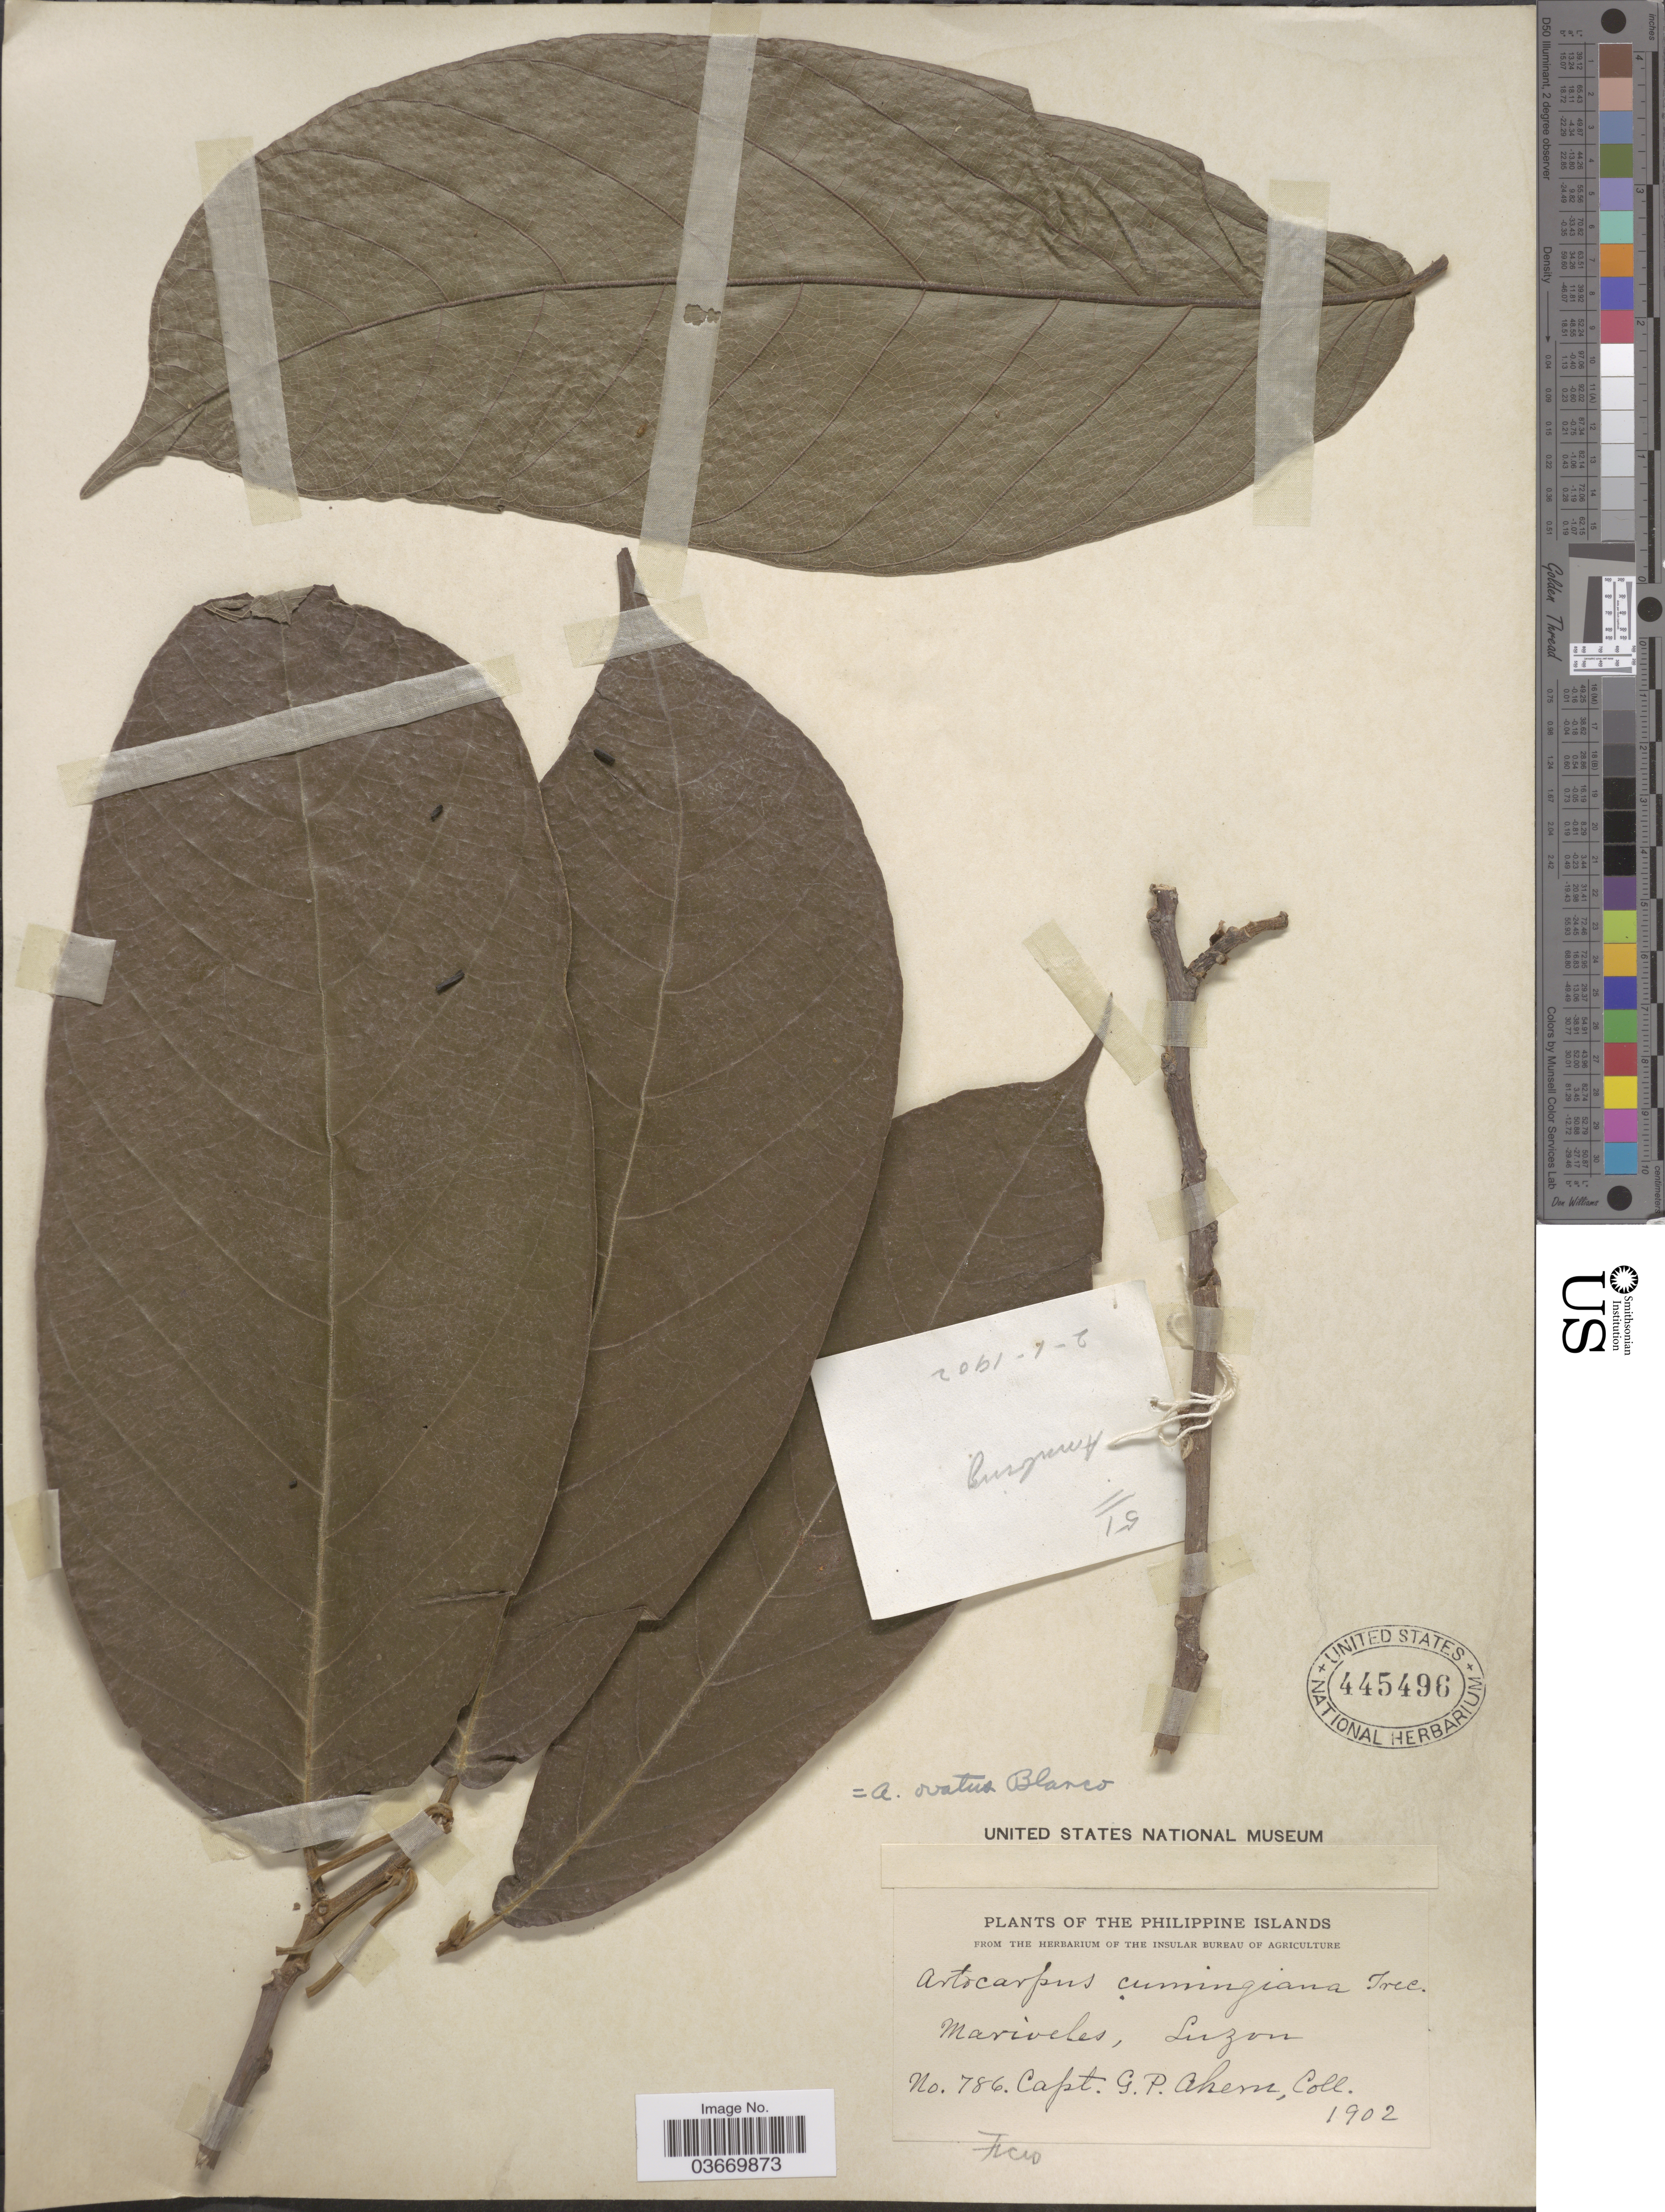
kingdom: Plantae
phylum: Tracheophyta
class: Magnoliopsida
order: Rosales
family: Moraceae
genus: Artocarpus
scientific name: Artocarpus ovatus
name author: Blanco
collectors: G. Ahern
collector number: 786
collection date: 1902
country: Philippines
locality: The Philippine Islands. Mariveles, Luzon.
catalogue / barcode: US 445496